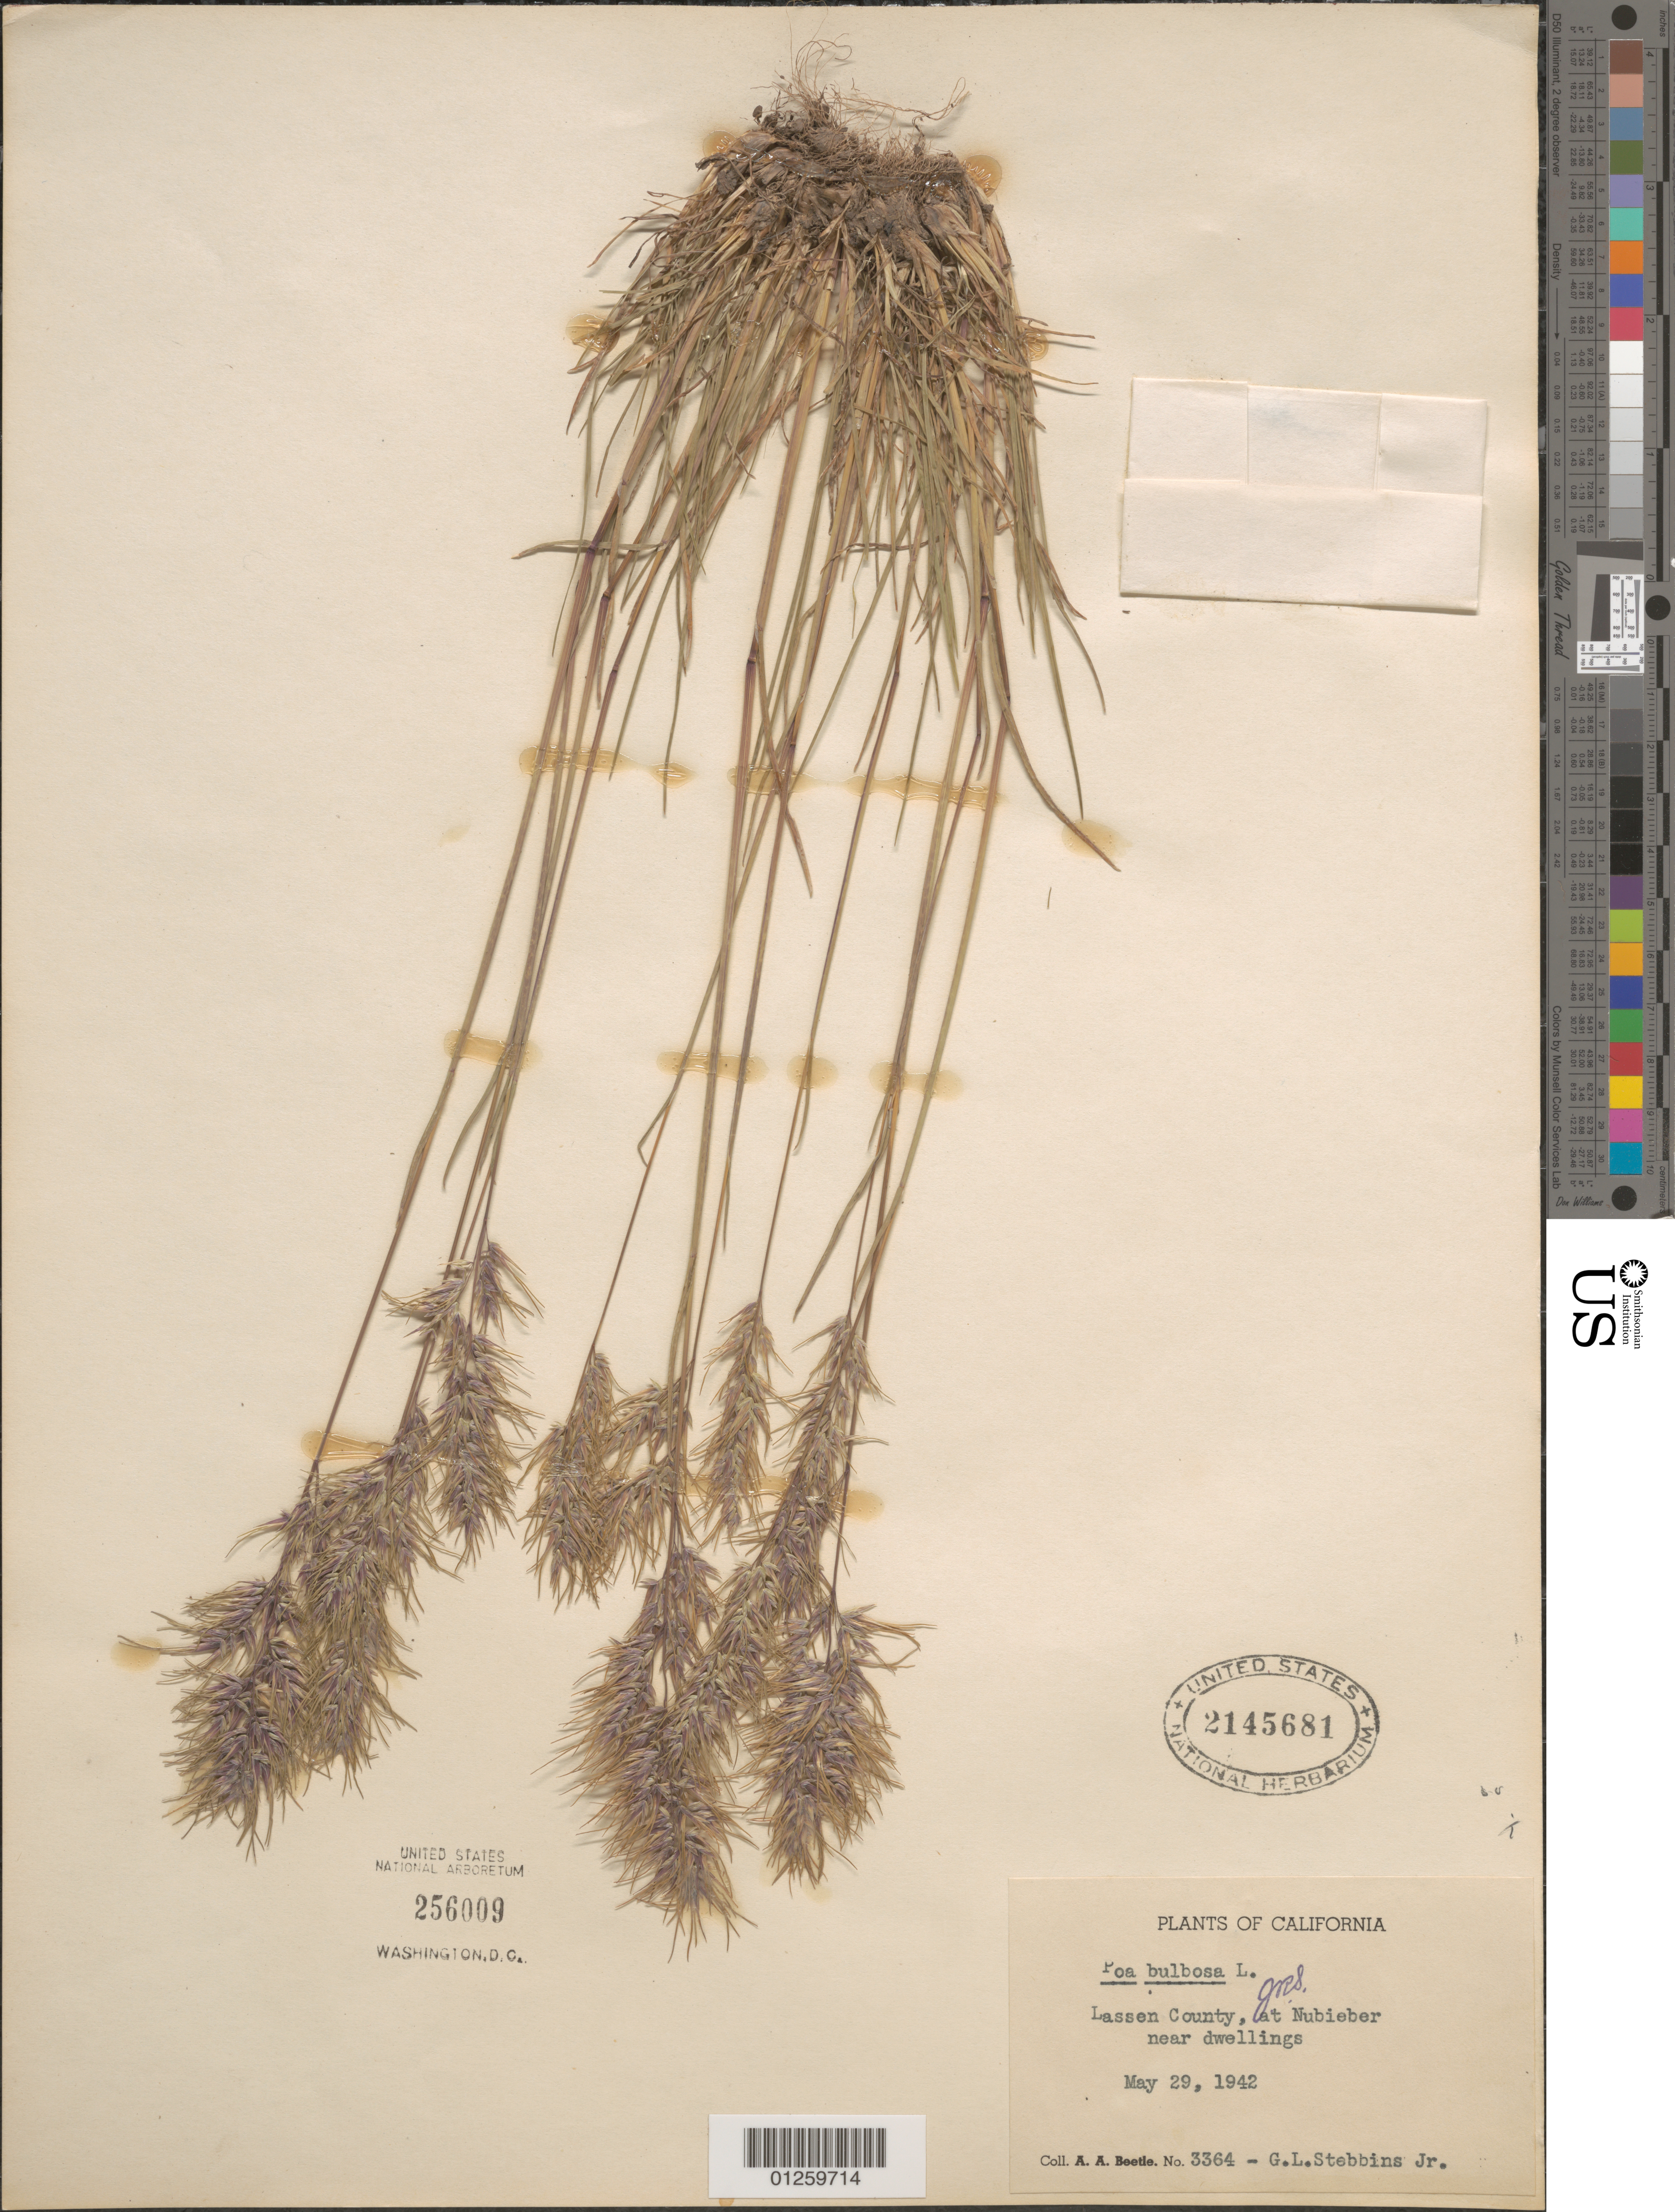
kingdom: Plantae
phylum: Tracheophyta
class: Liliopsida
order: Poales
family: Poaceae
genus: Poa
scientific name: Poa iconia var. iconia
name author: Azn.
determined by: Soreng, Robert J., Research Associate (BOT), Smithsonian Institution - National Museum of Natural History (UNITED STATES)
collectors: A. A. Beetle & G. L. Stebbins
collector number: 3364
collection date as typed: May 29, 1942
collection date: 1942-05-29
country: United States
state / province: California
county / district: Lassen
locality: at Nubiere near dwellings.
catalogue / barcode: US 2145681